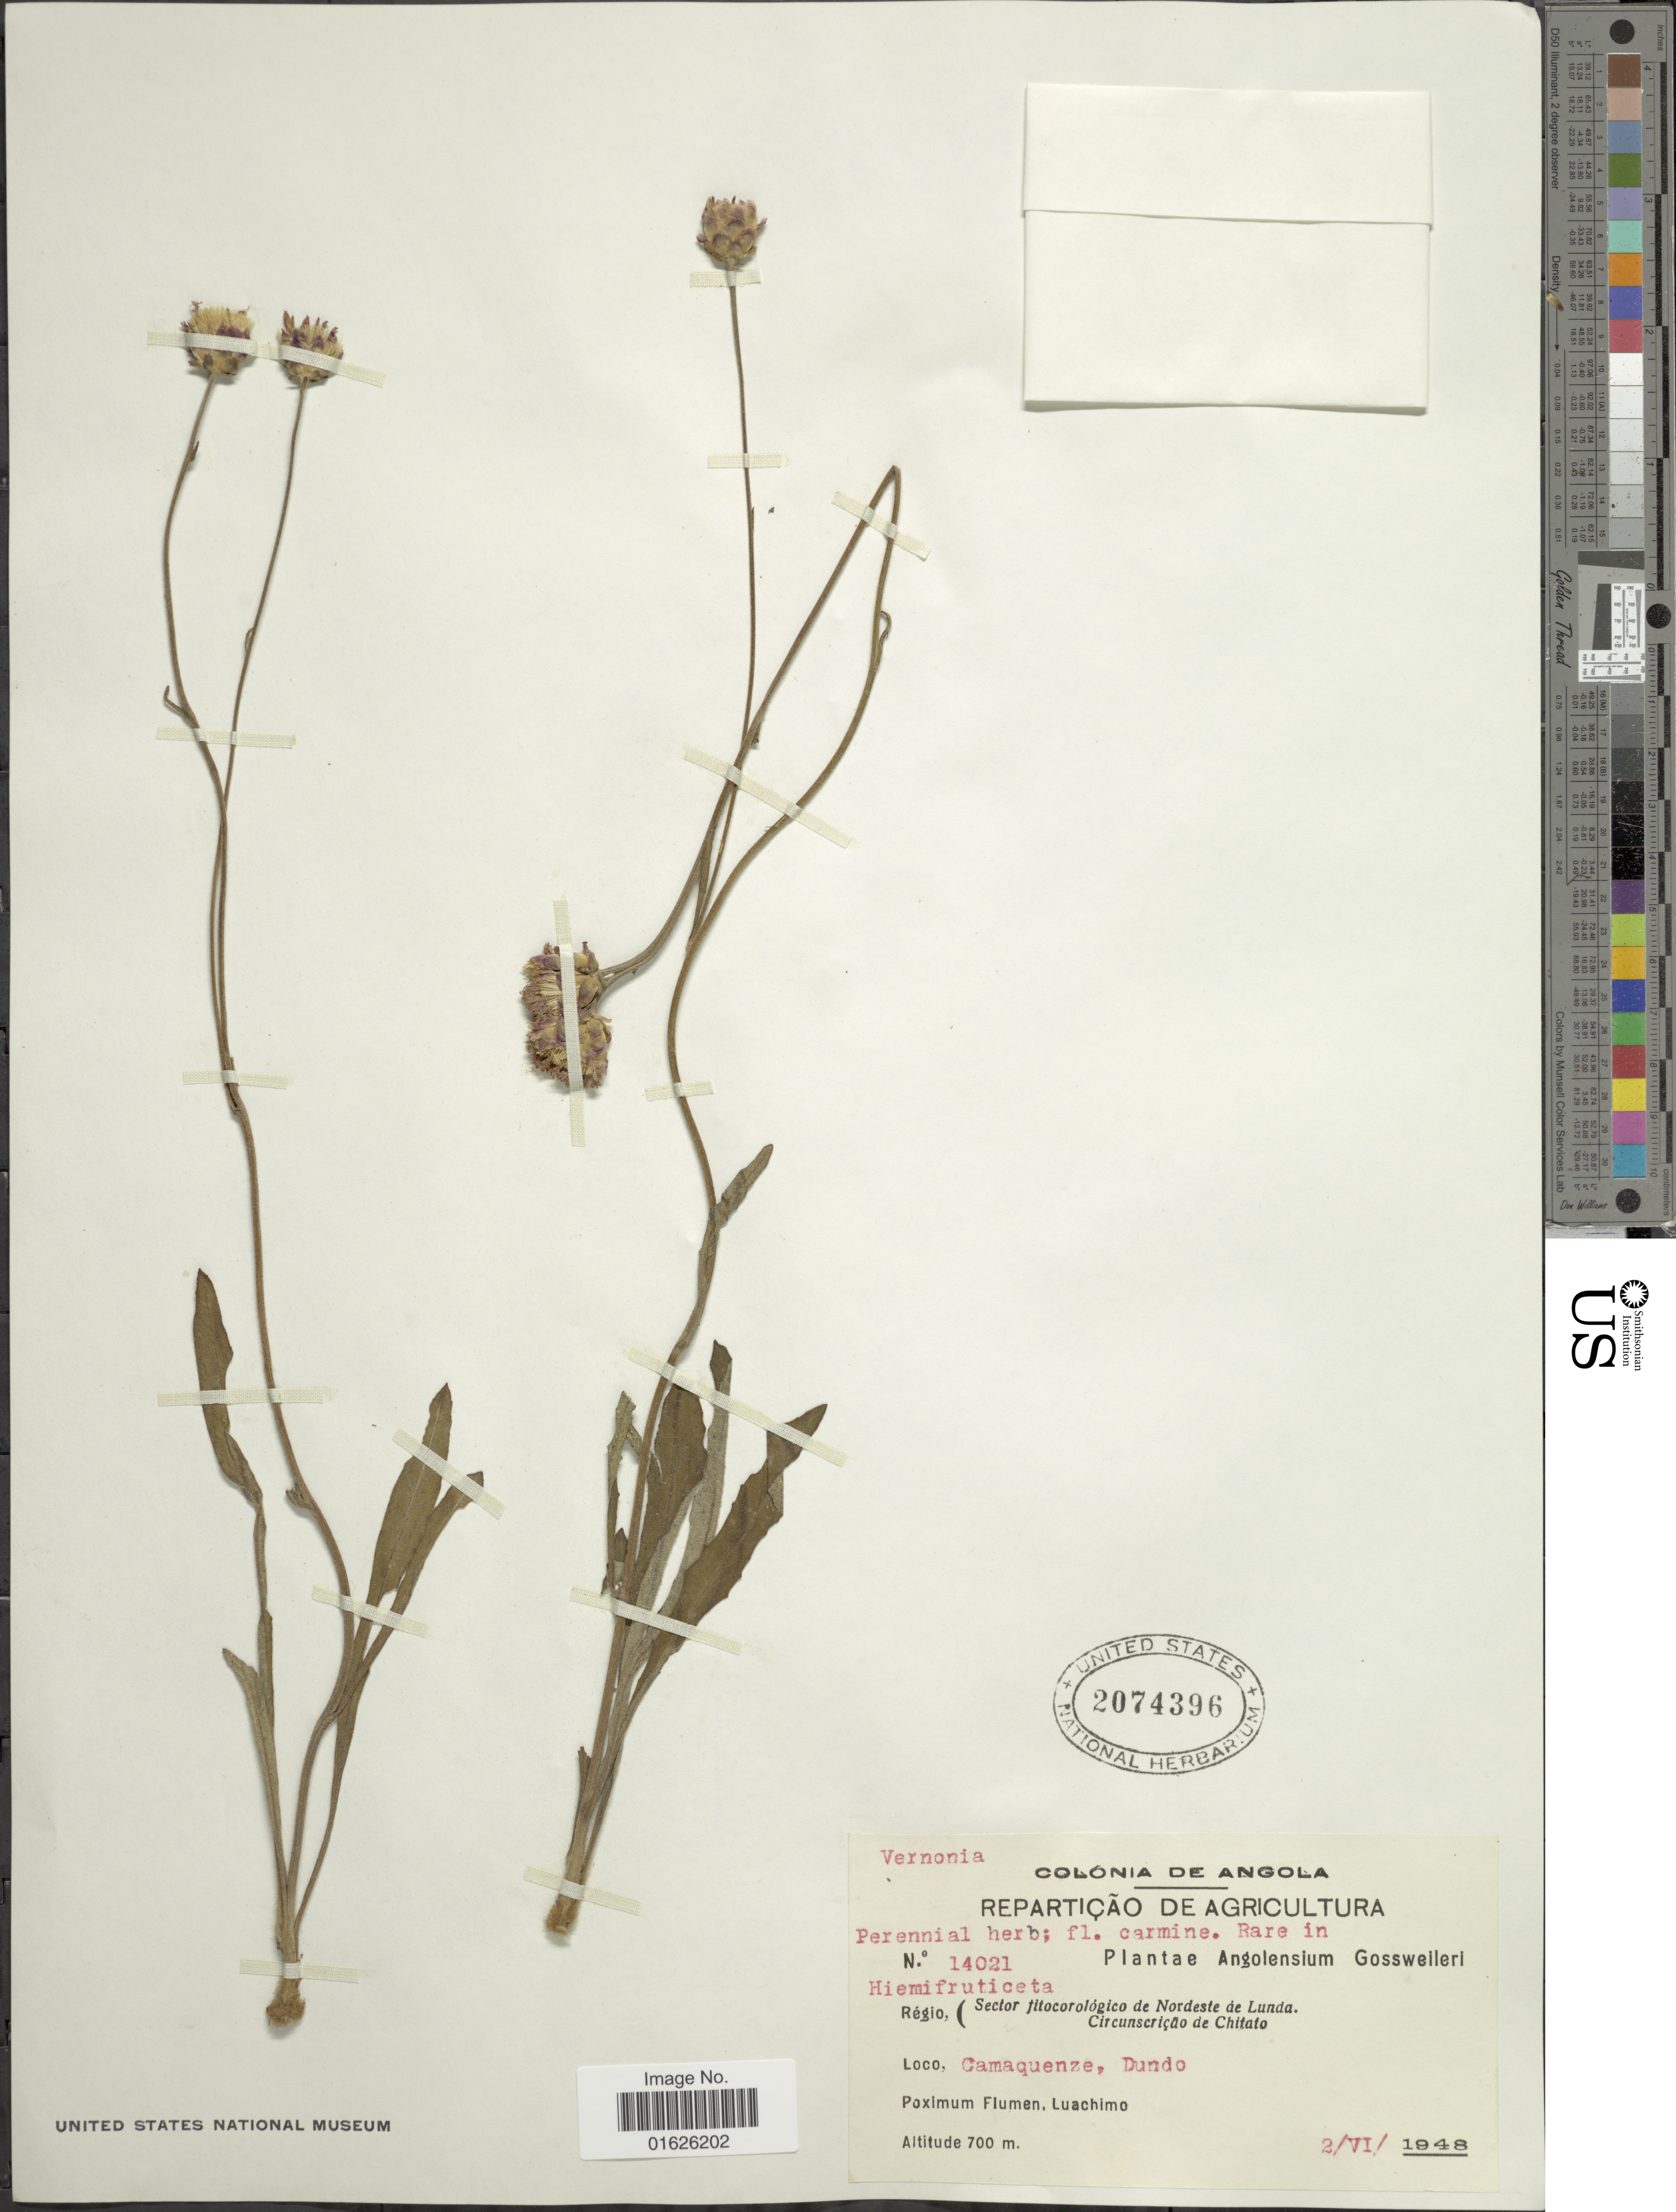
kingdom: Plantae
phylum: Tracheophyta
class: Magnoliopsida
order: Asterales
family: Asteraceae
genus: Vernonella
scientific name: Vernonella subaphylla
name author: (Baker) H. Rob. & Skvarla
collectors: -. Gossweiler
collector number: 14021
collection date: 1948-06-02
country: Angola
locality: Colonia de Angola, Sector titocologico de Nordeste de Lundam, Circunscricao de Chitato, Camaquenza, Dundo.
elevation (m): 700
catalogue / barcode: US 2074396